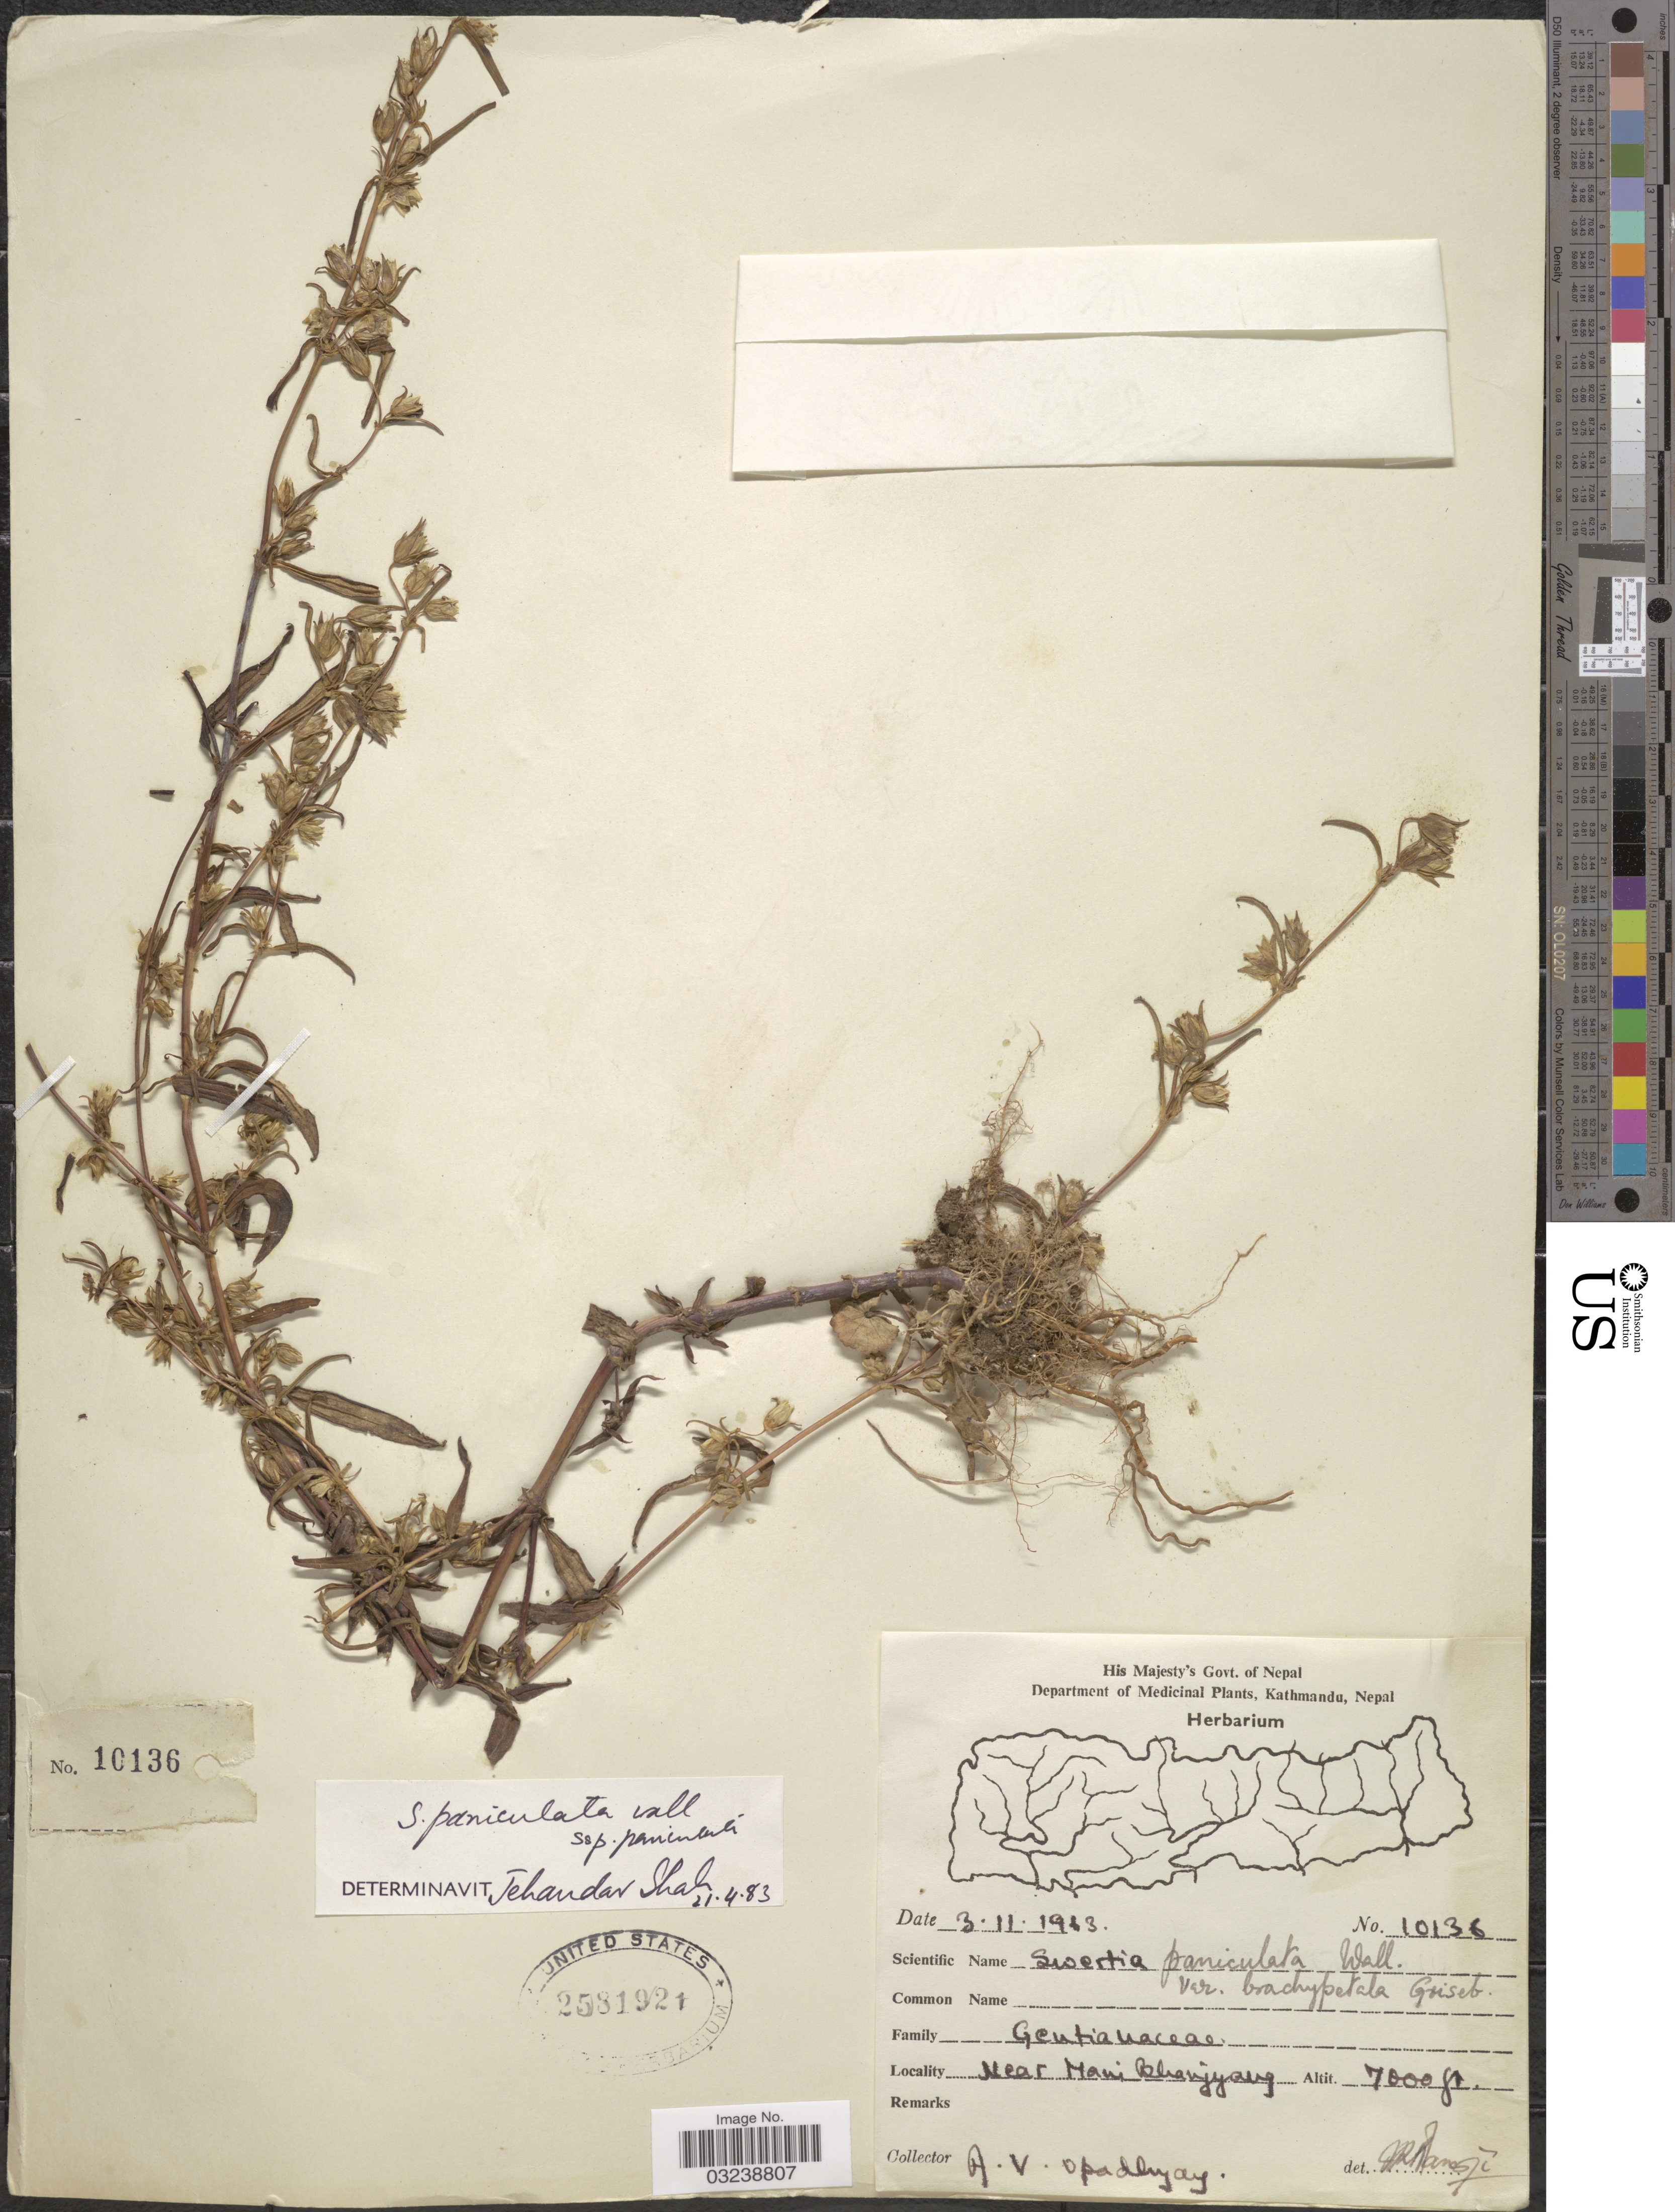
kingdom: Plantae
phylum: Tracheophyta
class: Magnoliopsida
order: Gentianales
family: Gentianaceae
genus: Swertia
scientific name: Swertia paniculata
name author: Wall.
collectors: Upadhyay, --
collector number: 10136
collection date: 1963-11-03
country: Nepal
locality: Near Mani Bhanjyang.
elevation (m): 2134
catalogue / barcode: US 2581921